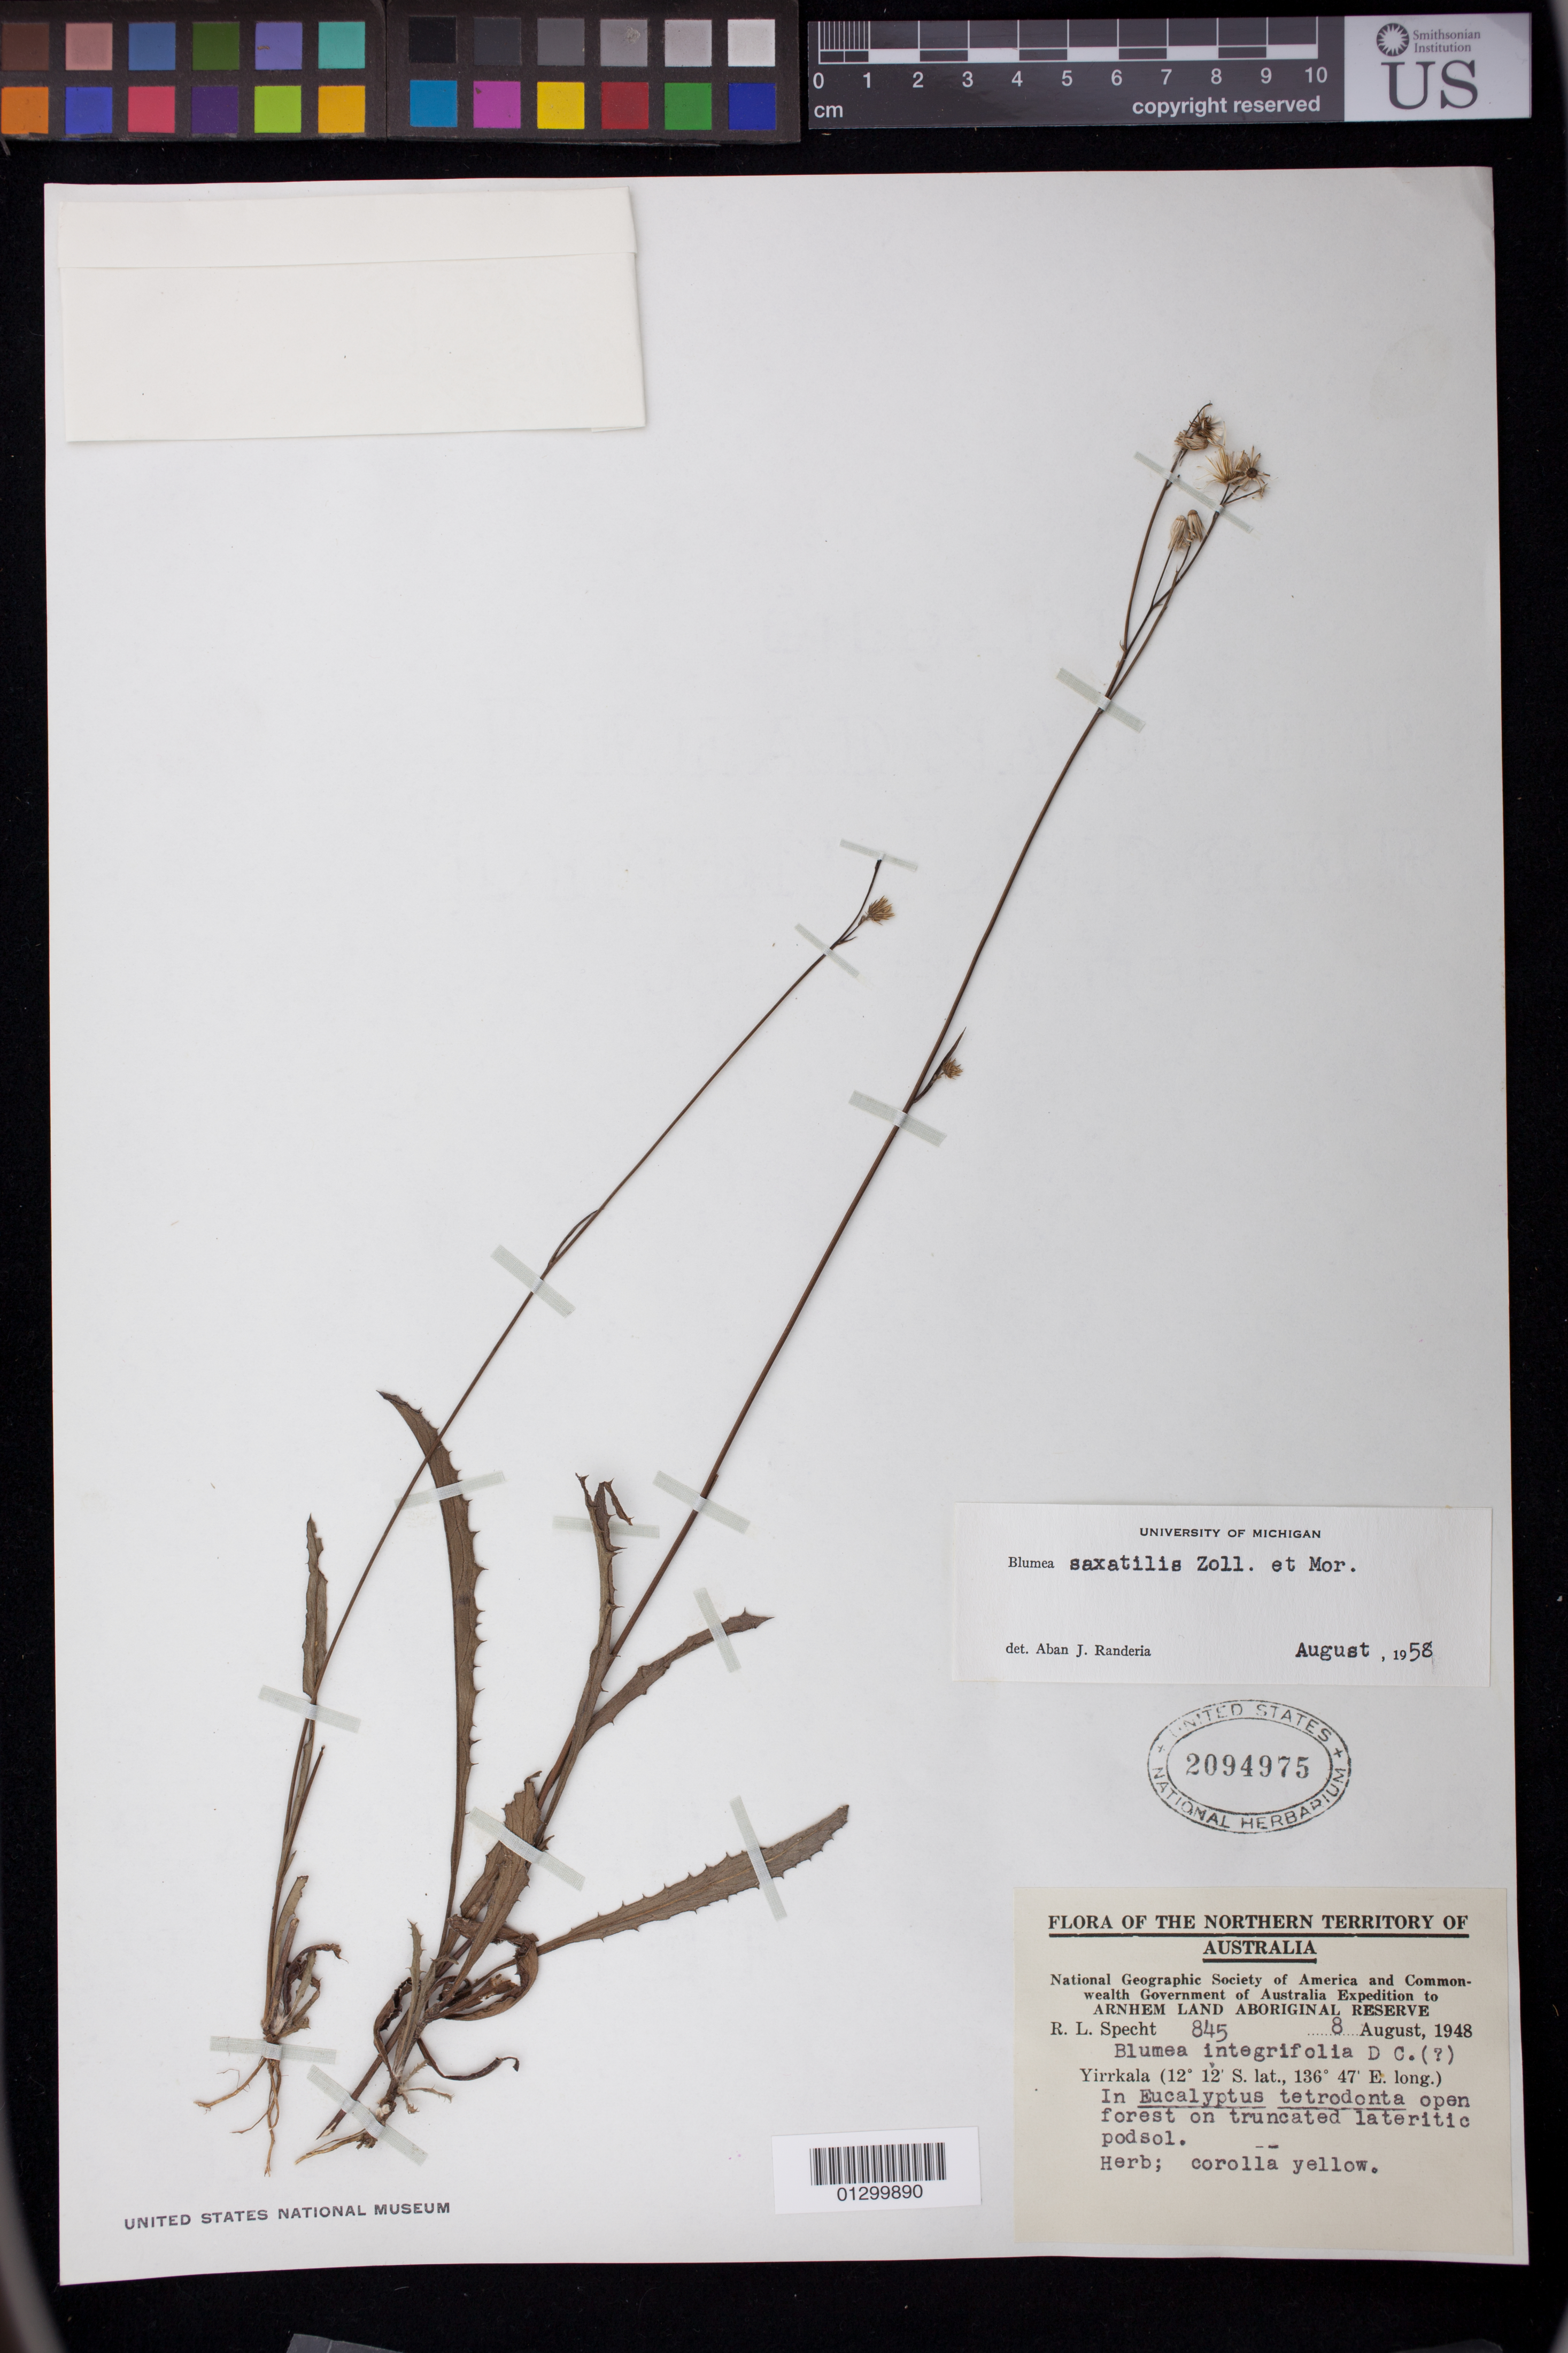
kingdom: Plantae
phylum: Tracheophyta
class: Magnoliopsida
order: Asterales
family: Asteraceae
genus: Blumea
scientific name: Blumea saxatilis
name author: Zoll. & Moritzi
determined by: Randeria, Aban J.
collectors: R. L. Specht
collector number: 845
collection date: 1948-08-08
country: Australia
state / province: Northern Territory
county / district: East Arnhem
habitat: In Eucalyptus tetrodonta open forest on truncated lateritic podsol.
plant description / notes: Herb; corolla yellow.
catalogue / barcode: US 2094975